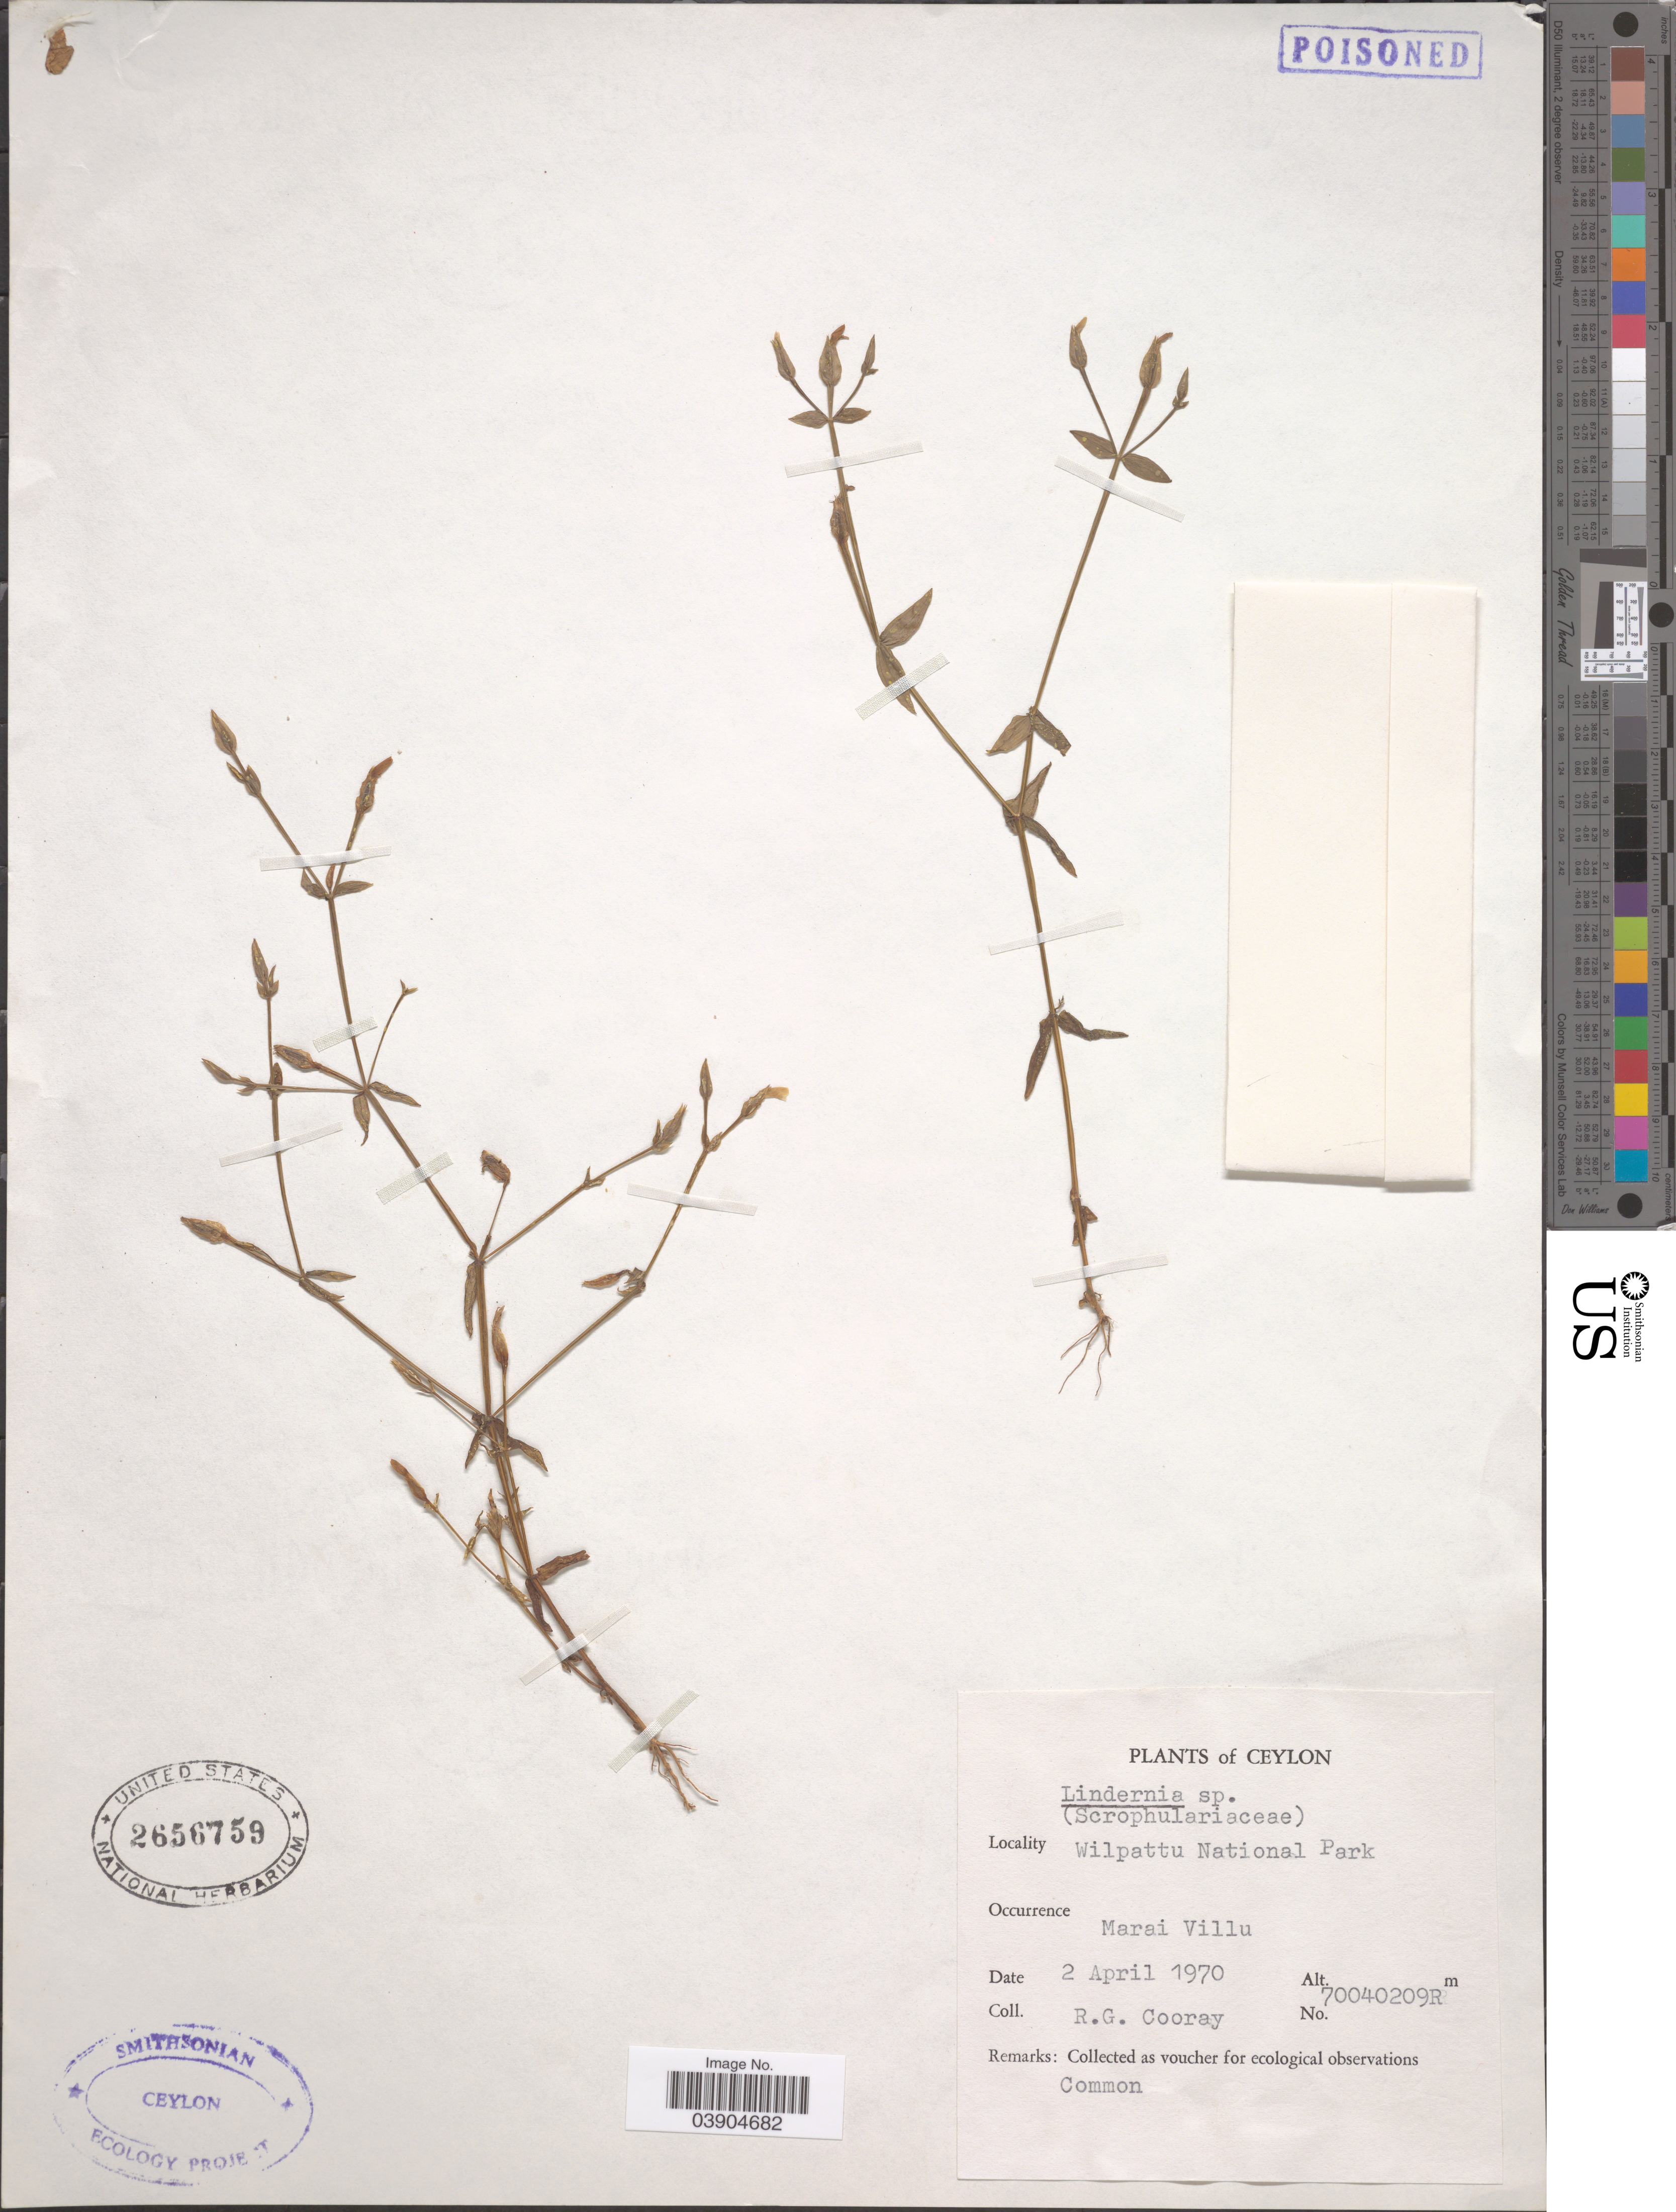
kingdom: Plantae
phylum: Tracheophyta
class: Magnoliopsida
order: Lamiales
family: Linderniaceae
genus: Lindernia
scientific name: Lindernia sp.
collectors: R. Cooray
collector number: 70040209R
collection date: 1970-04-02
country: Sri Lanka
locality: Ceylon. Wilpattu National Park.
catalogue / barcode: US 2656759